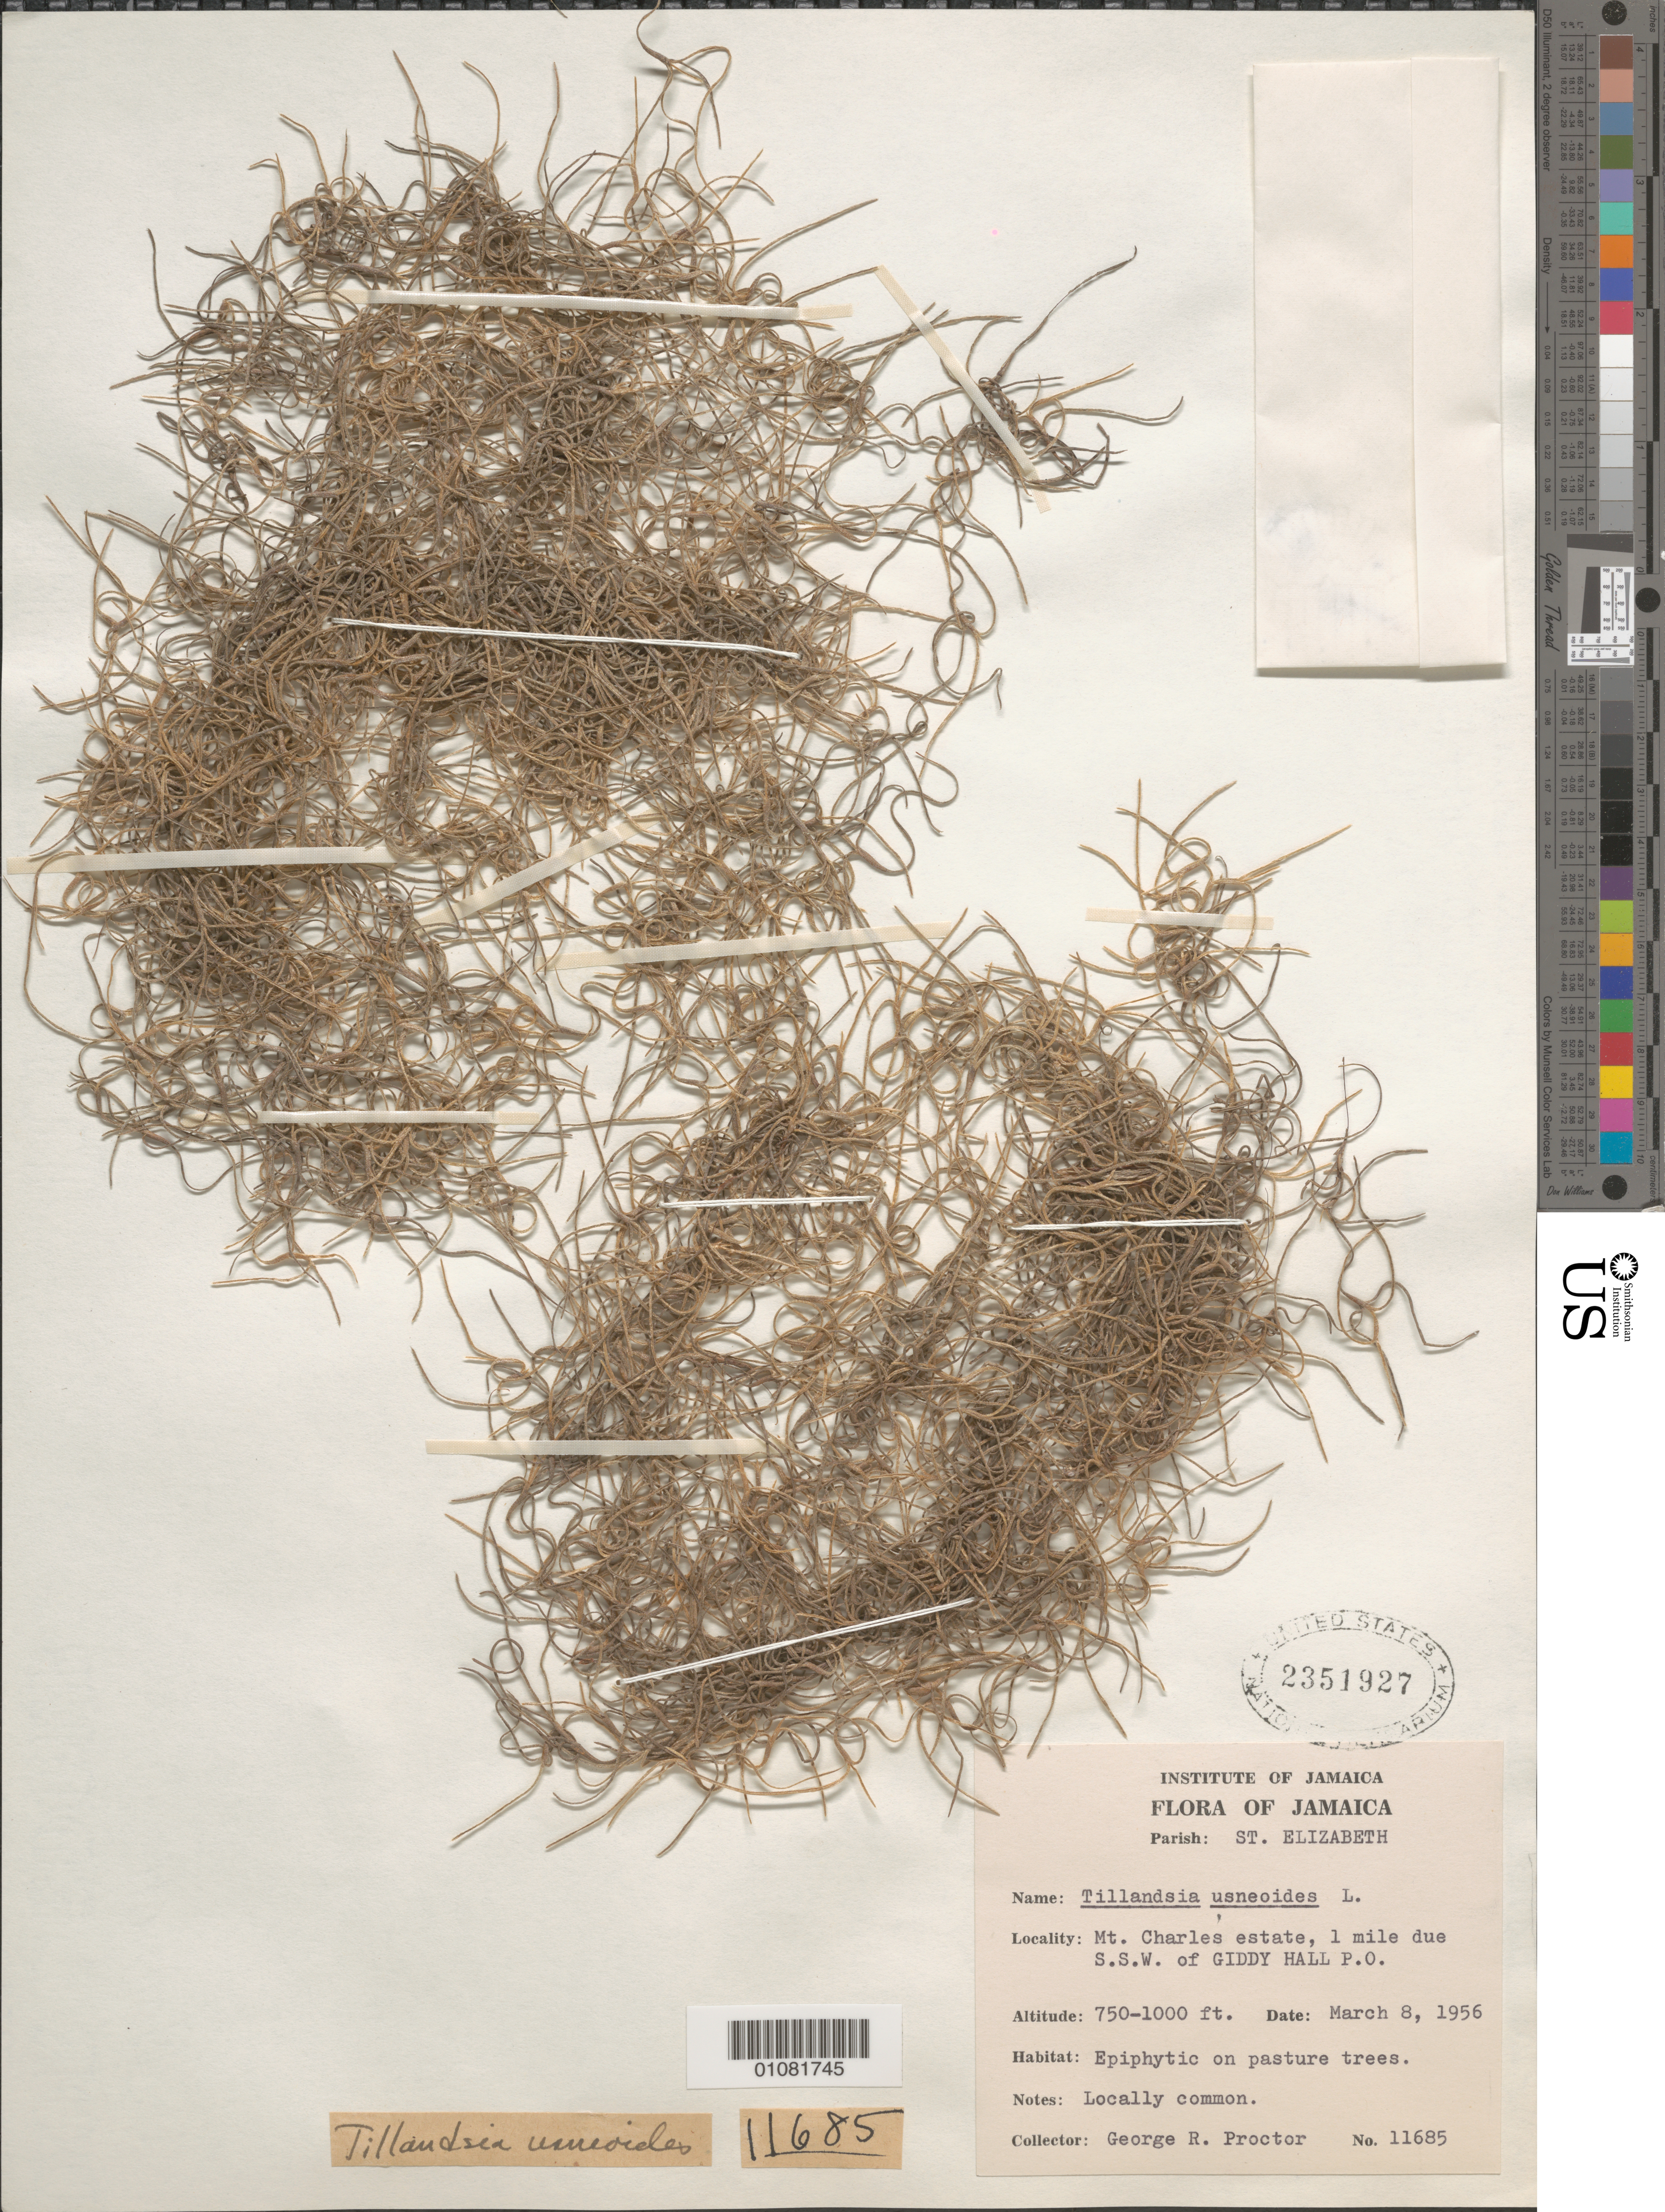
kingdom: Plantae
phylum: Tracheophyta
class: Liliopsida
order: Poales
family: Bromeliaceae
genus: Tillandsia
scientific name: Tillandsia usneoides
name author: (L.) L.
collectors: G. R. Proctor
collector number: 11685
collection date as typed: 08 Mar 1956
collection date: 1956-03-08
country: Jamaica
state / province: Saint Elizabeth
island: Jamaica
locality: Mt. Charles estate, 1 mile due SSW of Giddy Hall P.O.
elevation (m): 229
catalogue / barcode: US 2351927